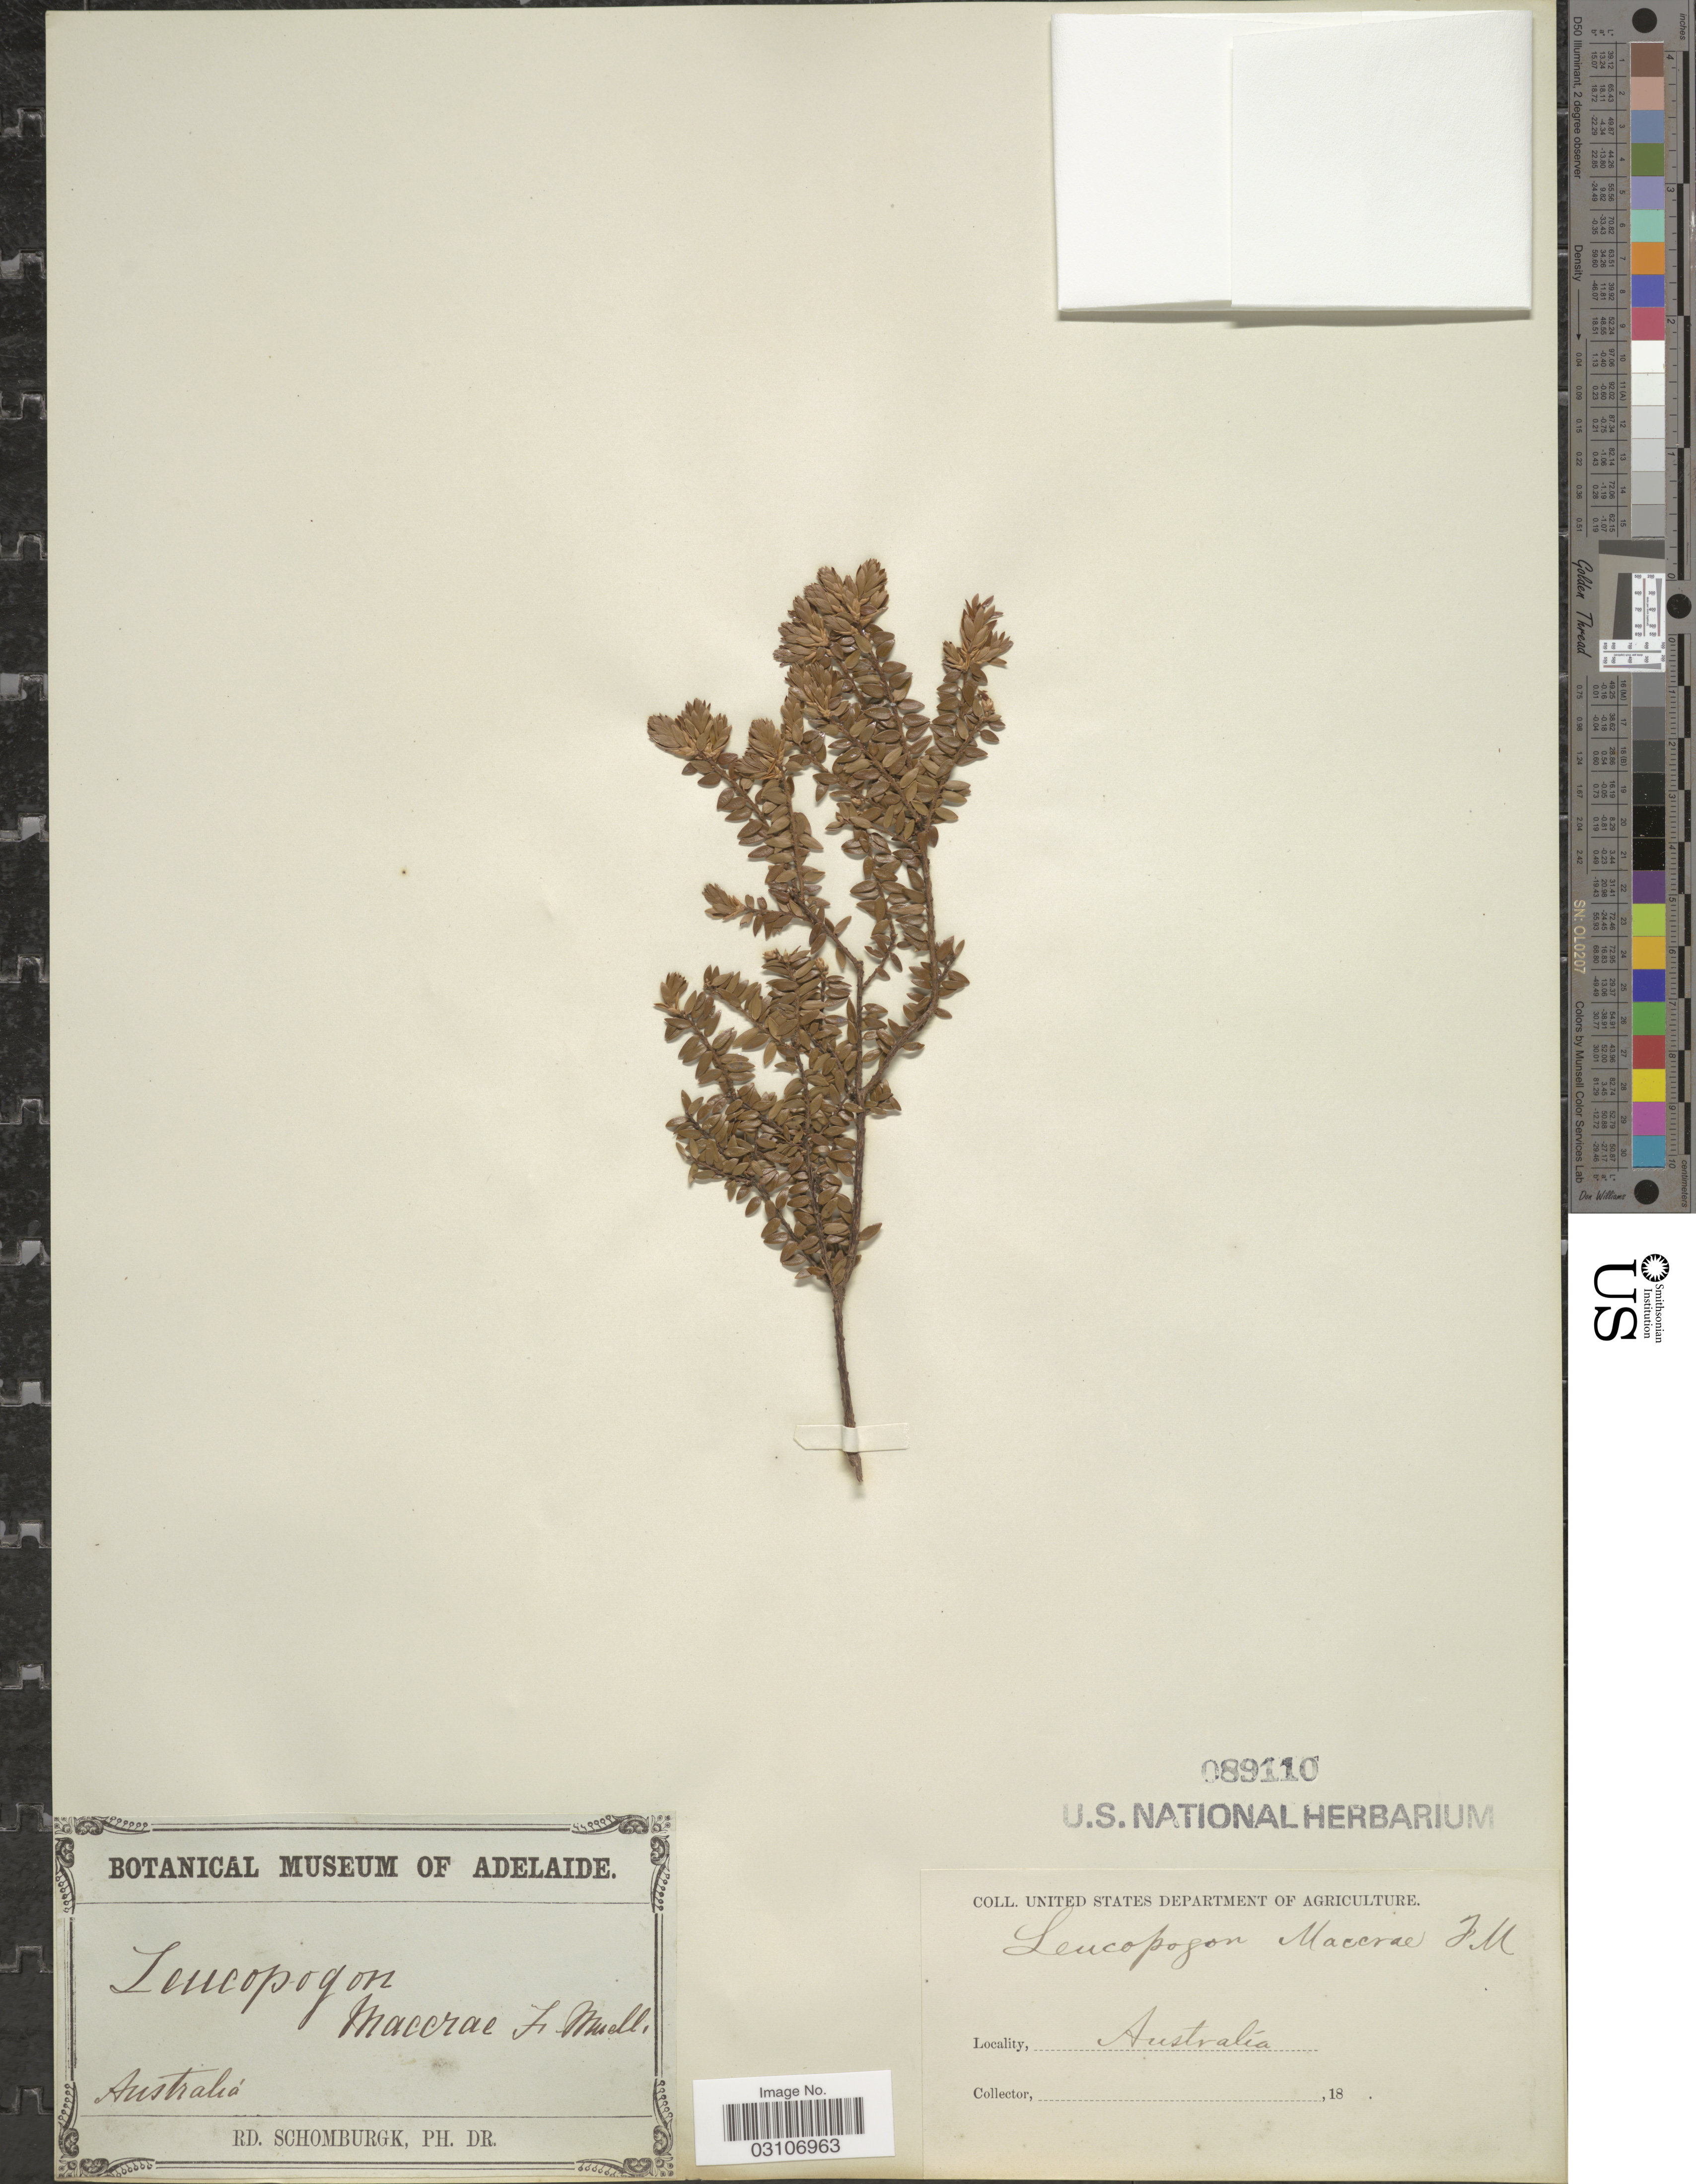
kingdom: Plantae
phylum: Tracheophyta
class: Magnoliopsida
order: Ericales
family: Ericaceae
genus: Leucopogon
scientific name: Leucopogon maccraei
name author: F. Muell.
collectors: M. R. Schomburgk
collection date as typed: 18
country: Australia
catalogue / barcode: US 89110